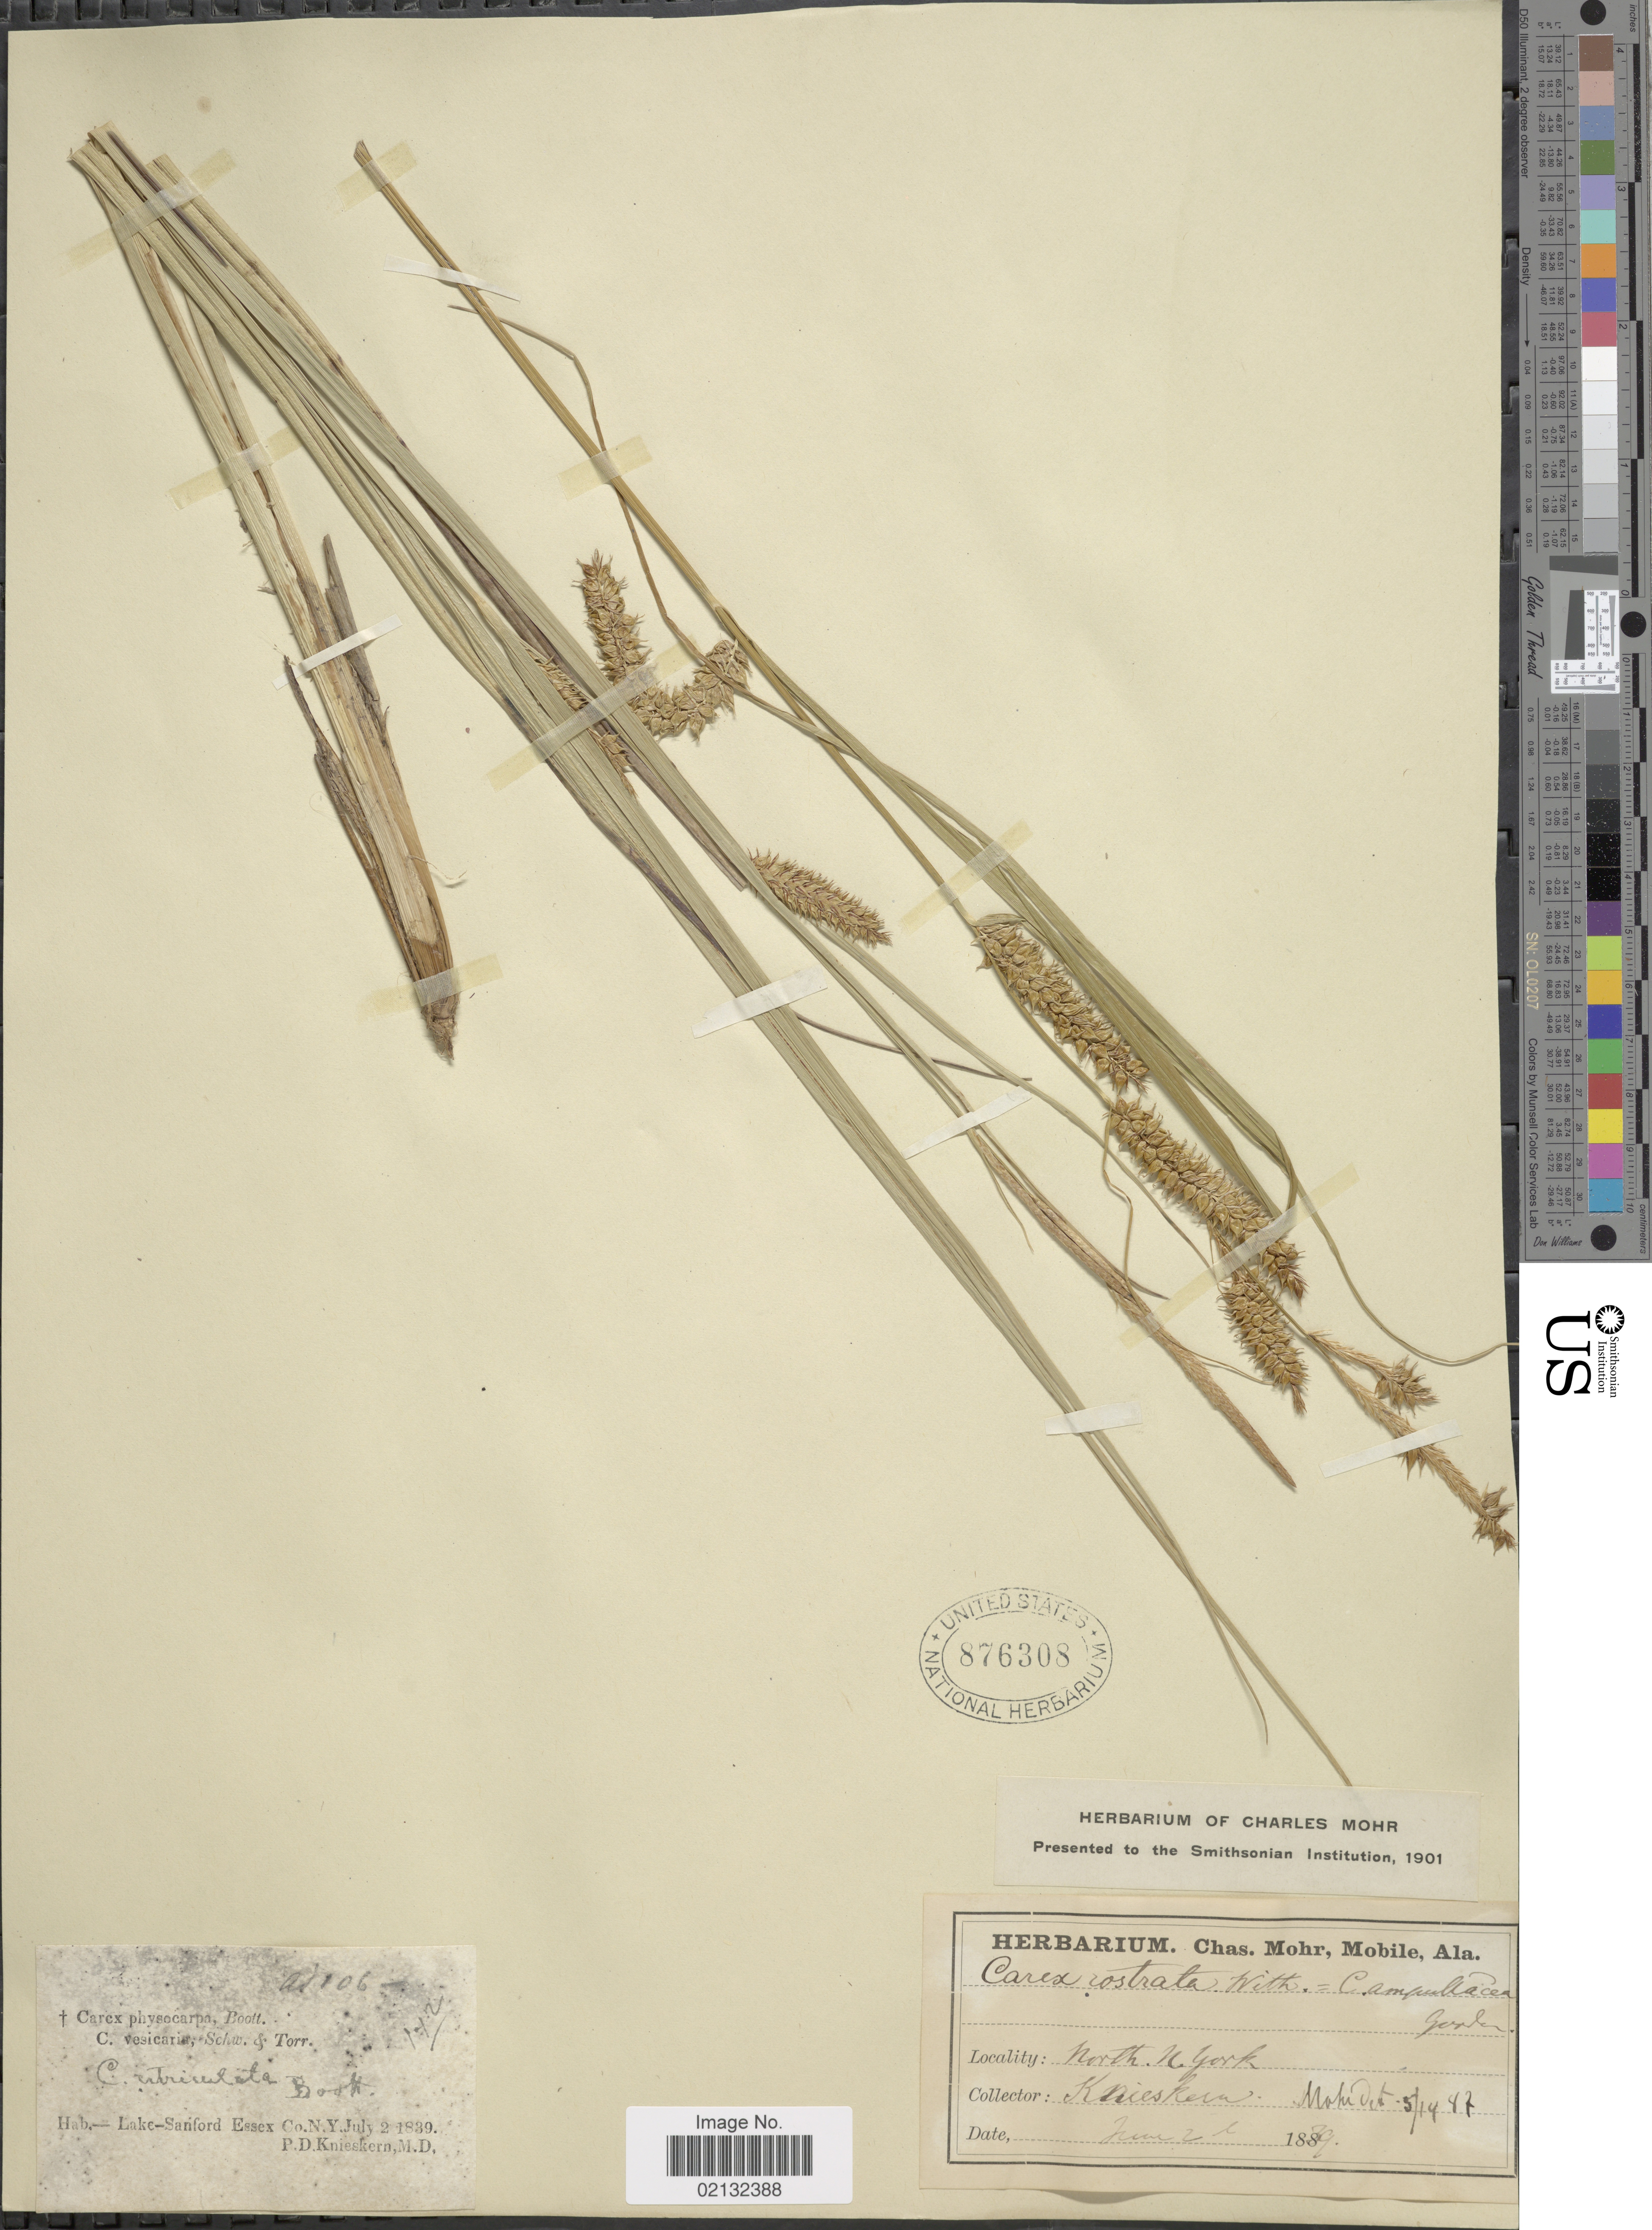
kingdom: Plantae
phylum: Tracheophyta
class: Liliopsida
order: Poales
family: Cyperaceae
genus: Carex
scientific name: Carex rostrata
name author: Stokes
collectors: P. D. Knieskern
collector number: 172?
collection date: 1839-07-02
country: United States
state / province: New York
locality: North. N. York, Lake-Sanford Essex Co.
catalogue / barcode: US 876308